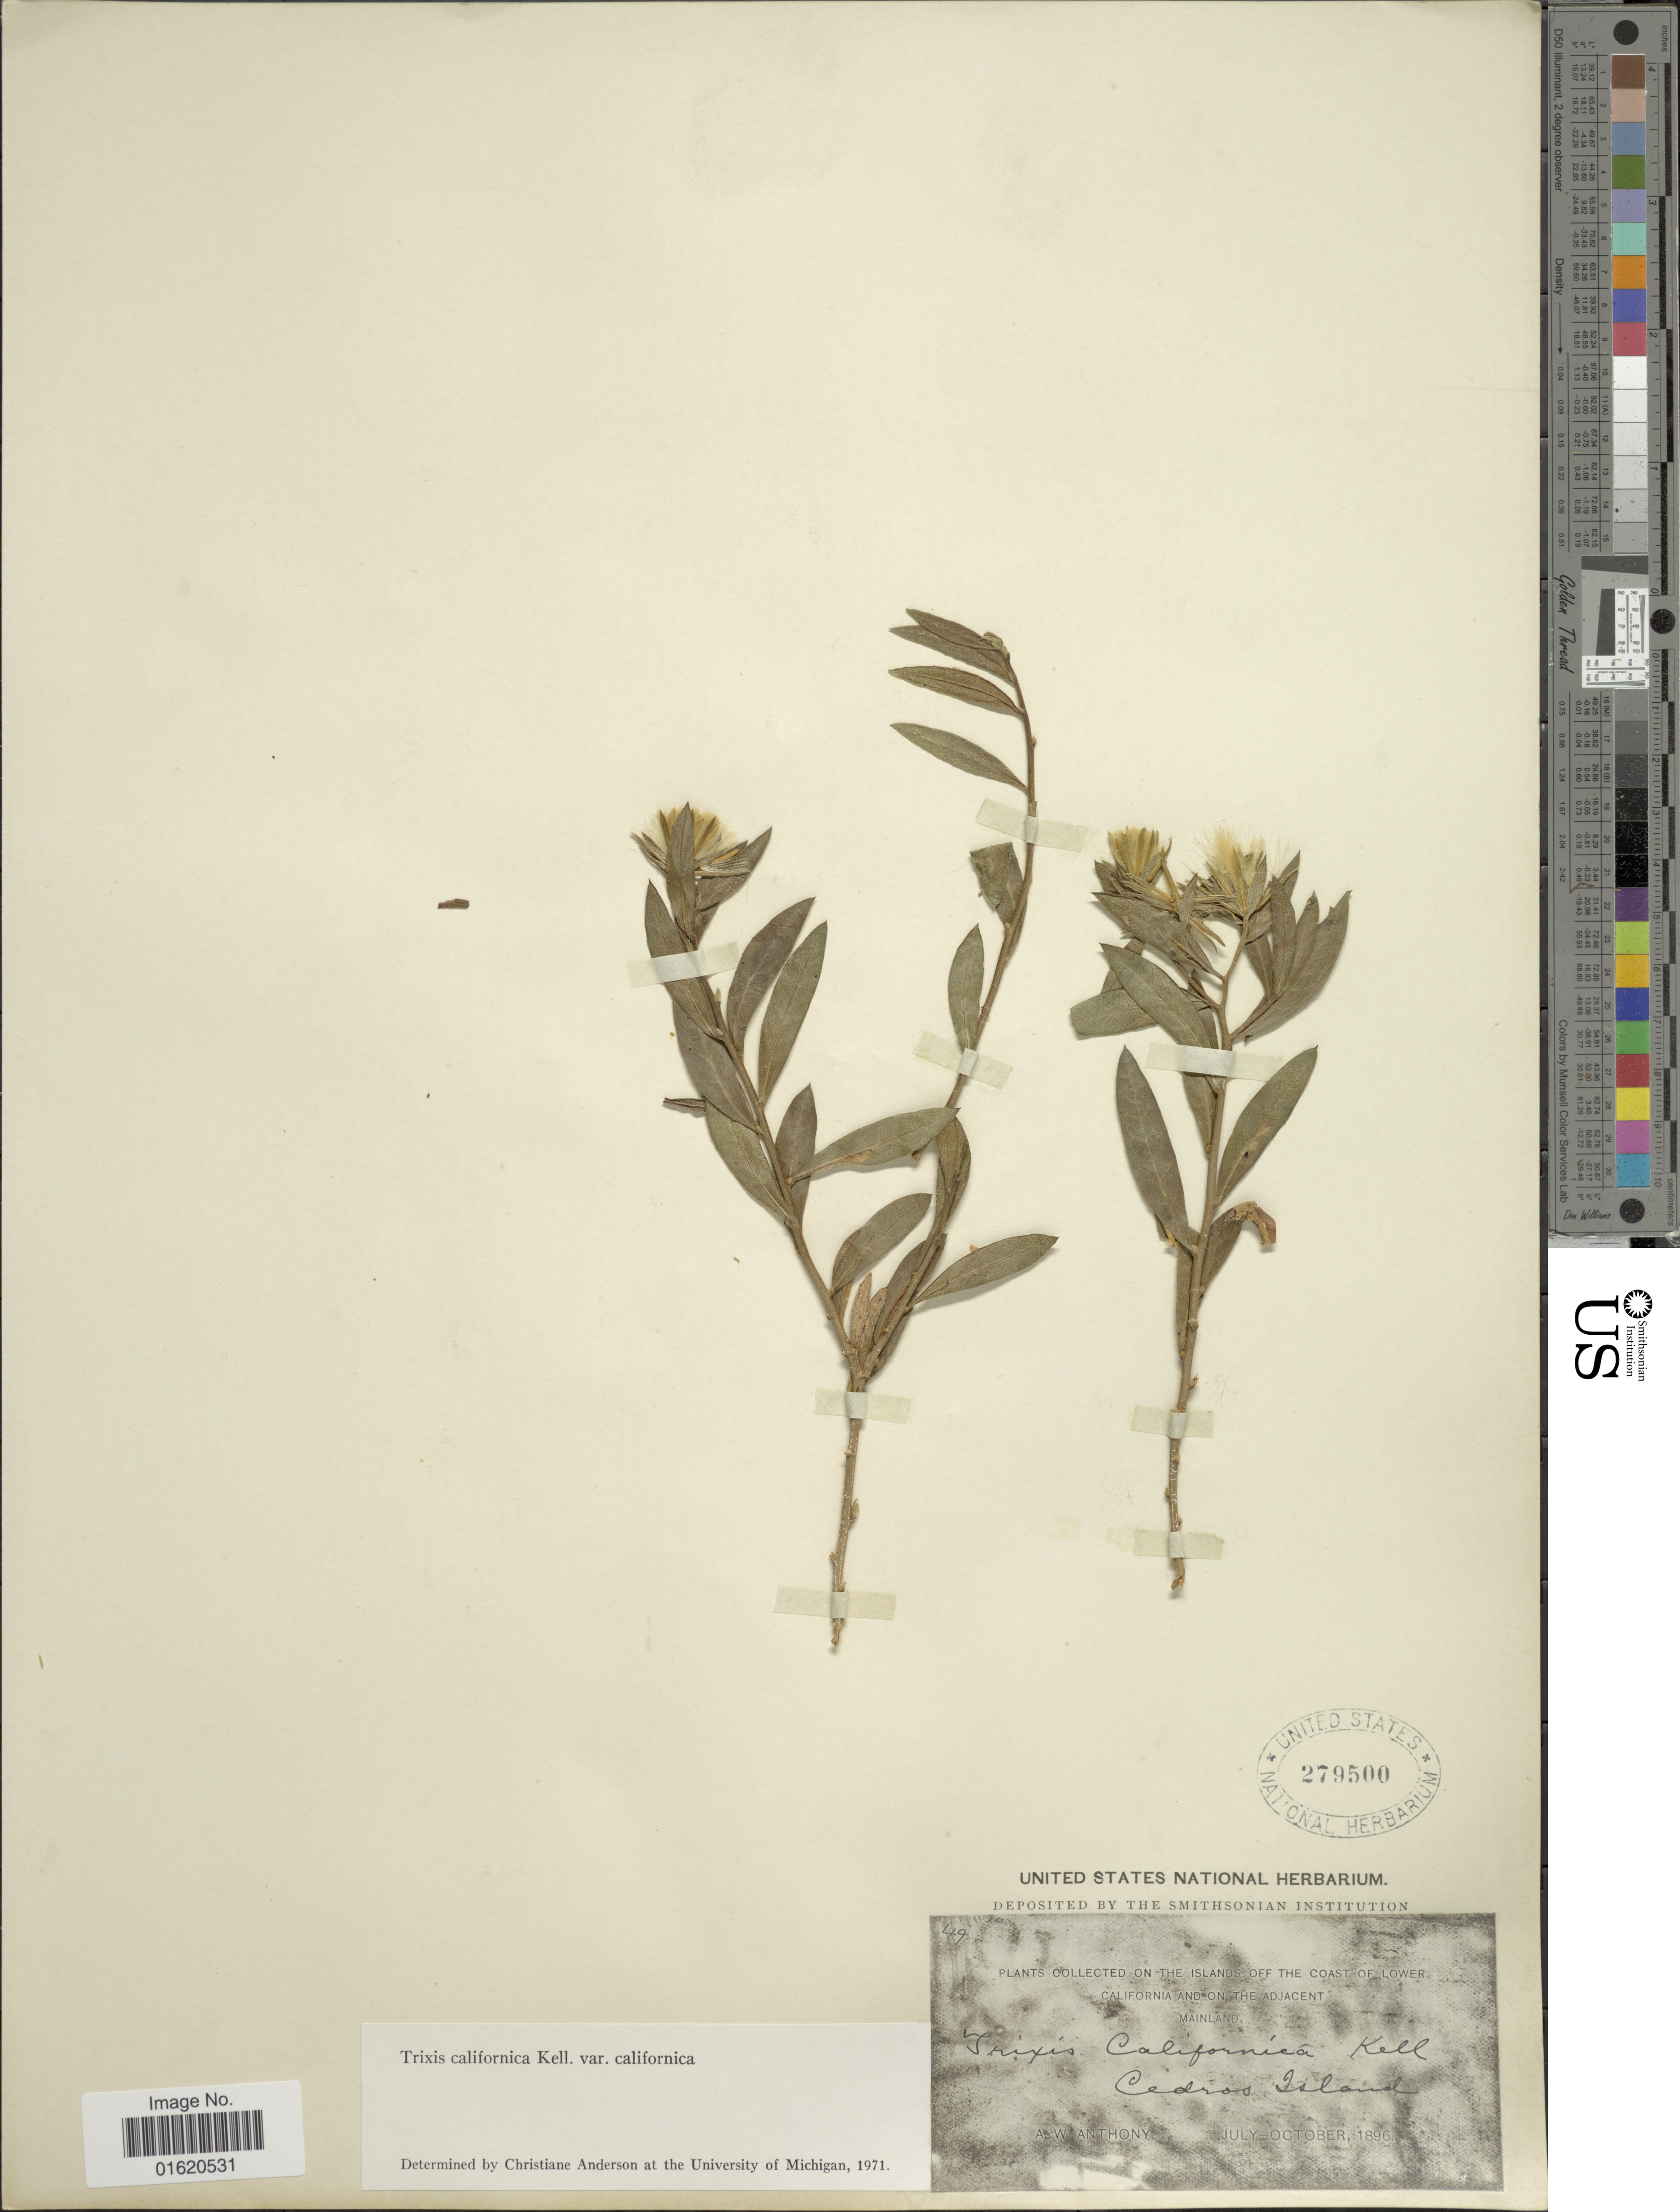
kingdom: Plantae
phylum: Tracheophyta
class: Magnoliopsida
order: Asterales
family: Asteraceae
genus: Trixis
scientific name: Trixis californica var. californica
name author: Kellogg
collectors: A. W. Anthony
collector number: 49?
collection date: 1896-07/1896-10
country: Mexico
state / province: Baja California Norte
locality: Island off the Coast of Lower California and on the Adjacent, Mainland, Cedros Island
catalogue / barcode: US 279500